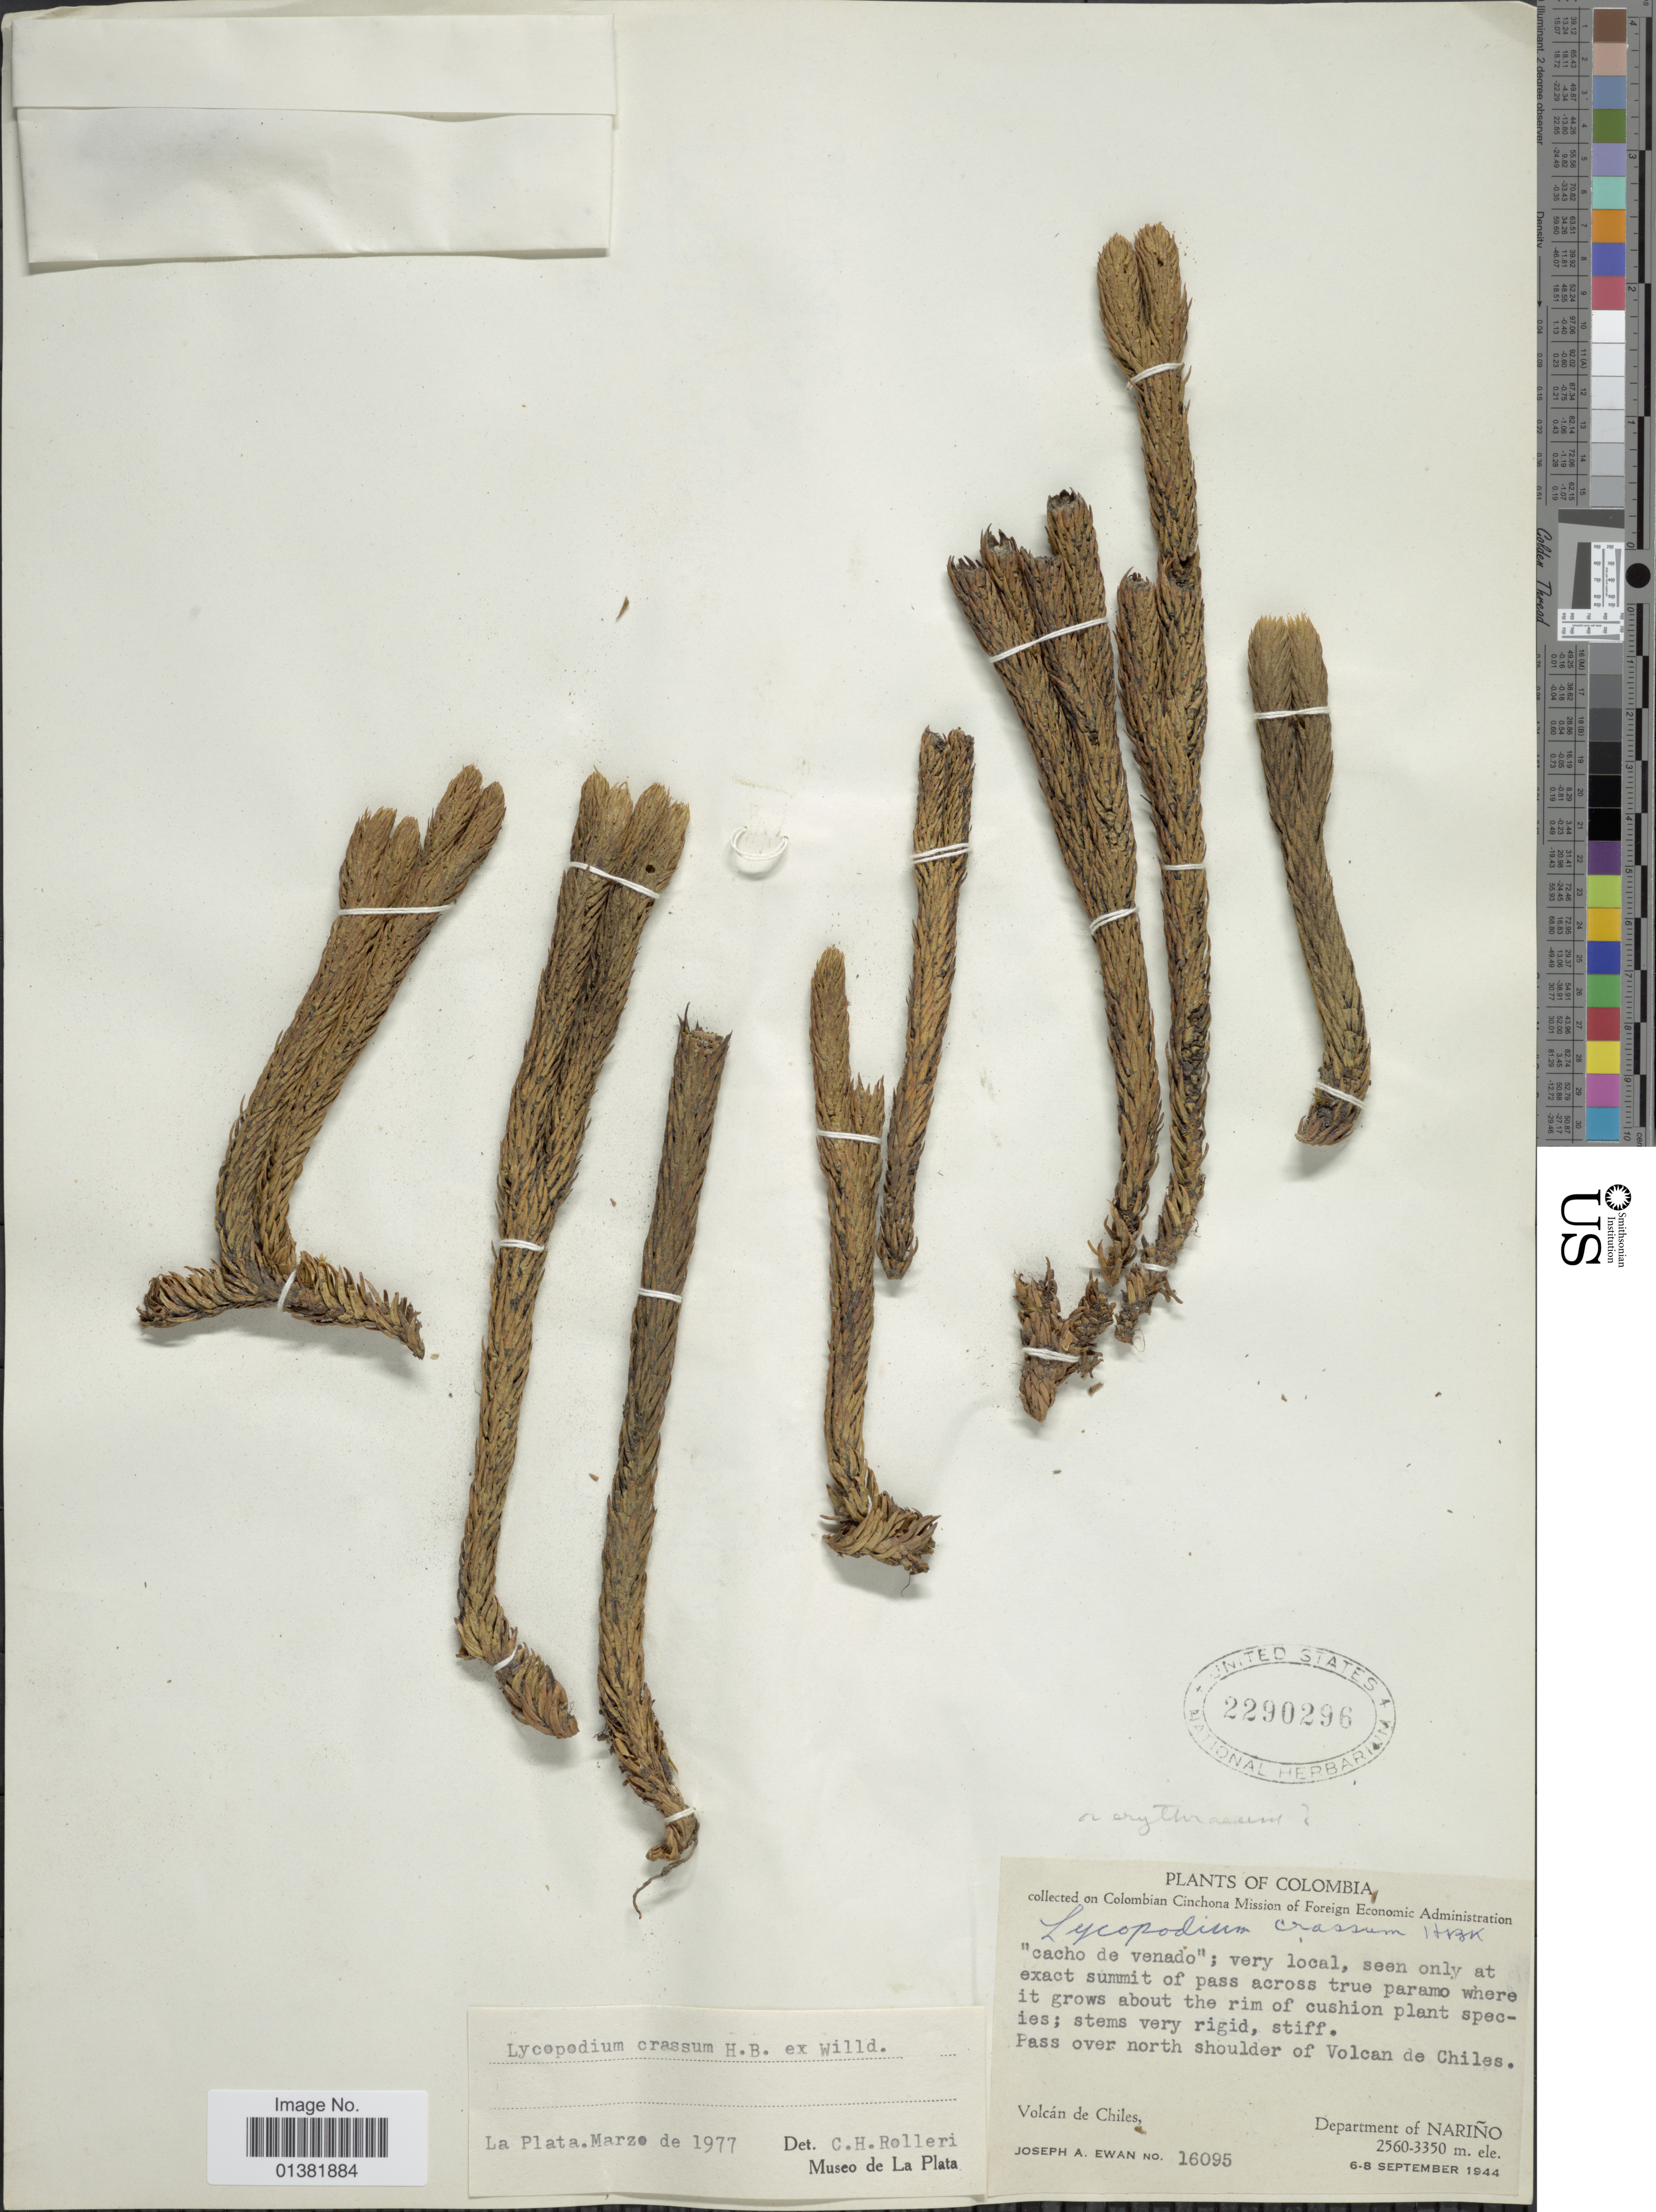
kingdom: Plantae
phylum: Tracheophyta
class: Lycopodiopsida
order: Lycopodiales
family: Lycopodiaceae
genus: Phlegmariurus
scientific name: Phlegmariurus crassus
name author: (Humb. & Bonpl. ex Willd.) B. Øllg.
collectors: J. A. Ewan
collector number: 16095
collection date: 1944-09-06/1944-09-08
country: Colombia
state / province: Nariño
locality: Pass over north shoulder of Volcan de Chiles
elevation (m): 2560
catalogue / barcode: US 2290296